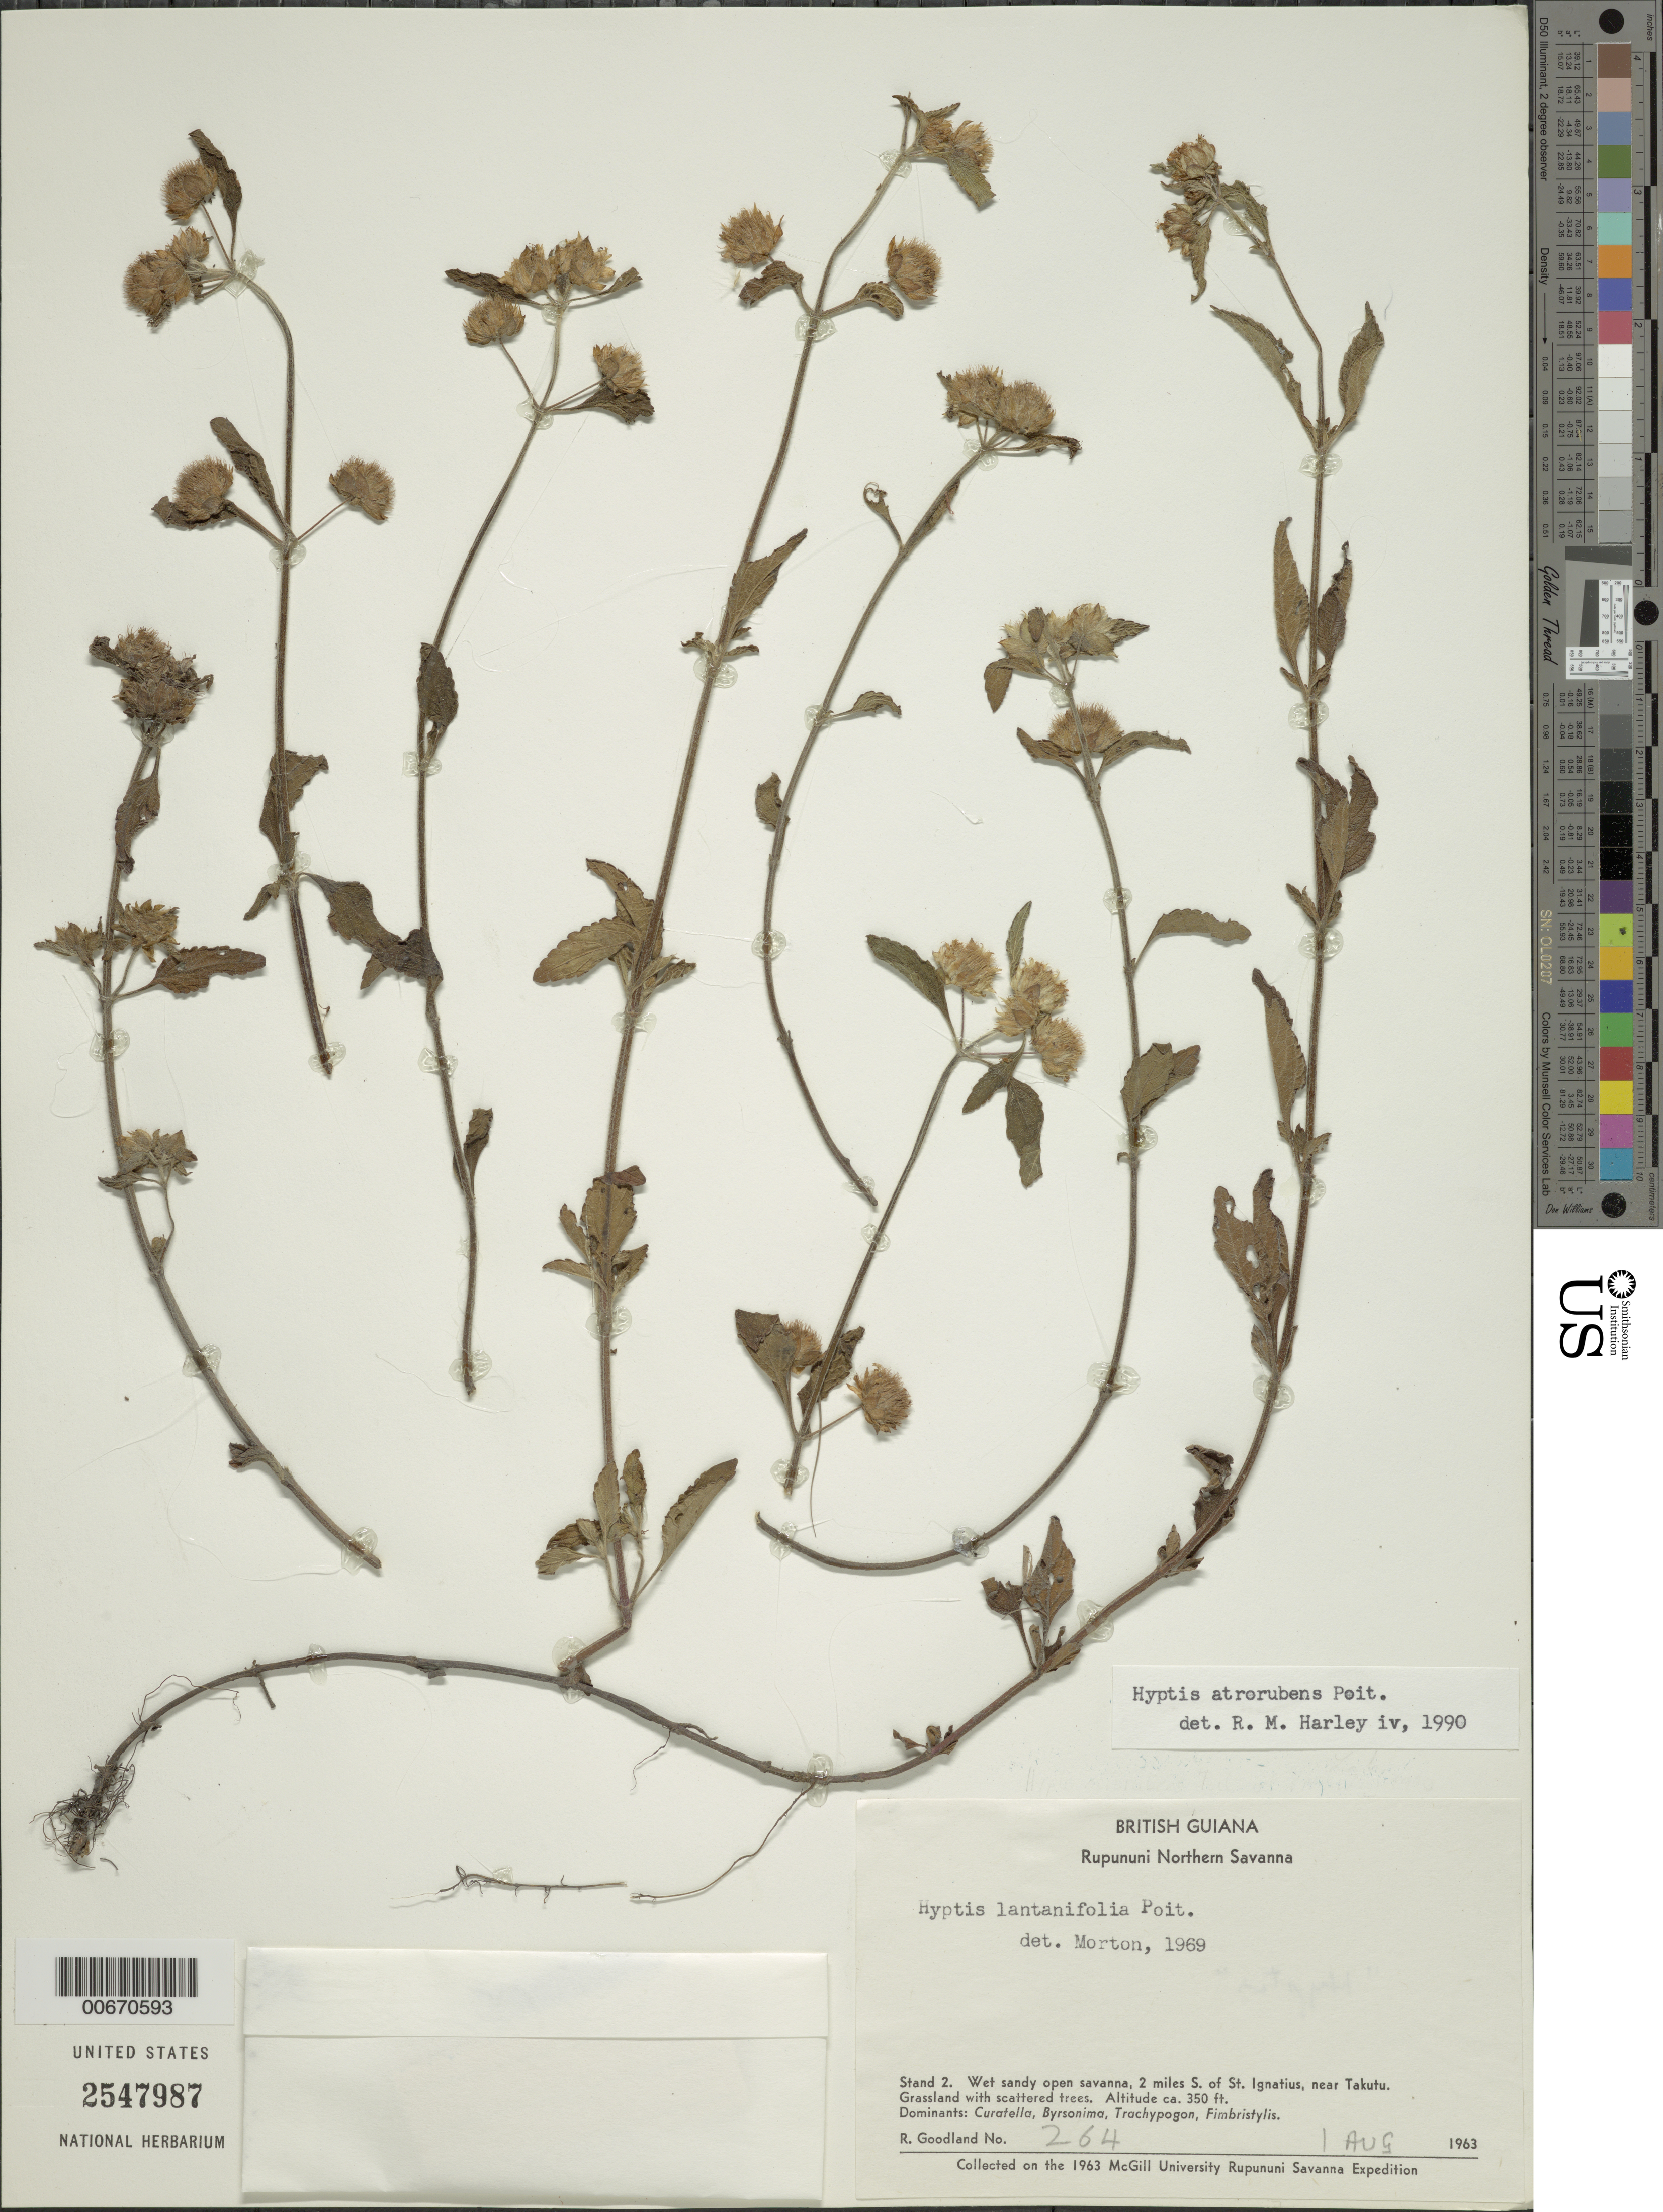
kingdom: Plantae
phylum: Tracheophyta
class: Magnoliopsida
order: Lamiales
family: Lamiaceae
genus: Hyptis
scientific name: Hyptis atrorubens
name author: Poit.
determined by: Harley, R. M.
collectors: R. Goodland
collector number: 264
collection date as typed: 1-Aug-63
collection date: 1963-08-01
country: Guyana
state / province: U. Takutu-U. Essequibo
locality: Rupununi Northern Savanna, St. Ignatius, 2 mi. S of; near Takutu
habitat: Grassland with scattered trees. Dominants: Curatella, Byrsonima, Trachypogon, Fimbristylis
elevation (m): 107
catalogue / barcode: US 2547987